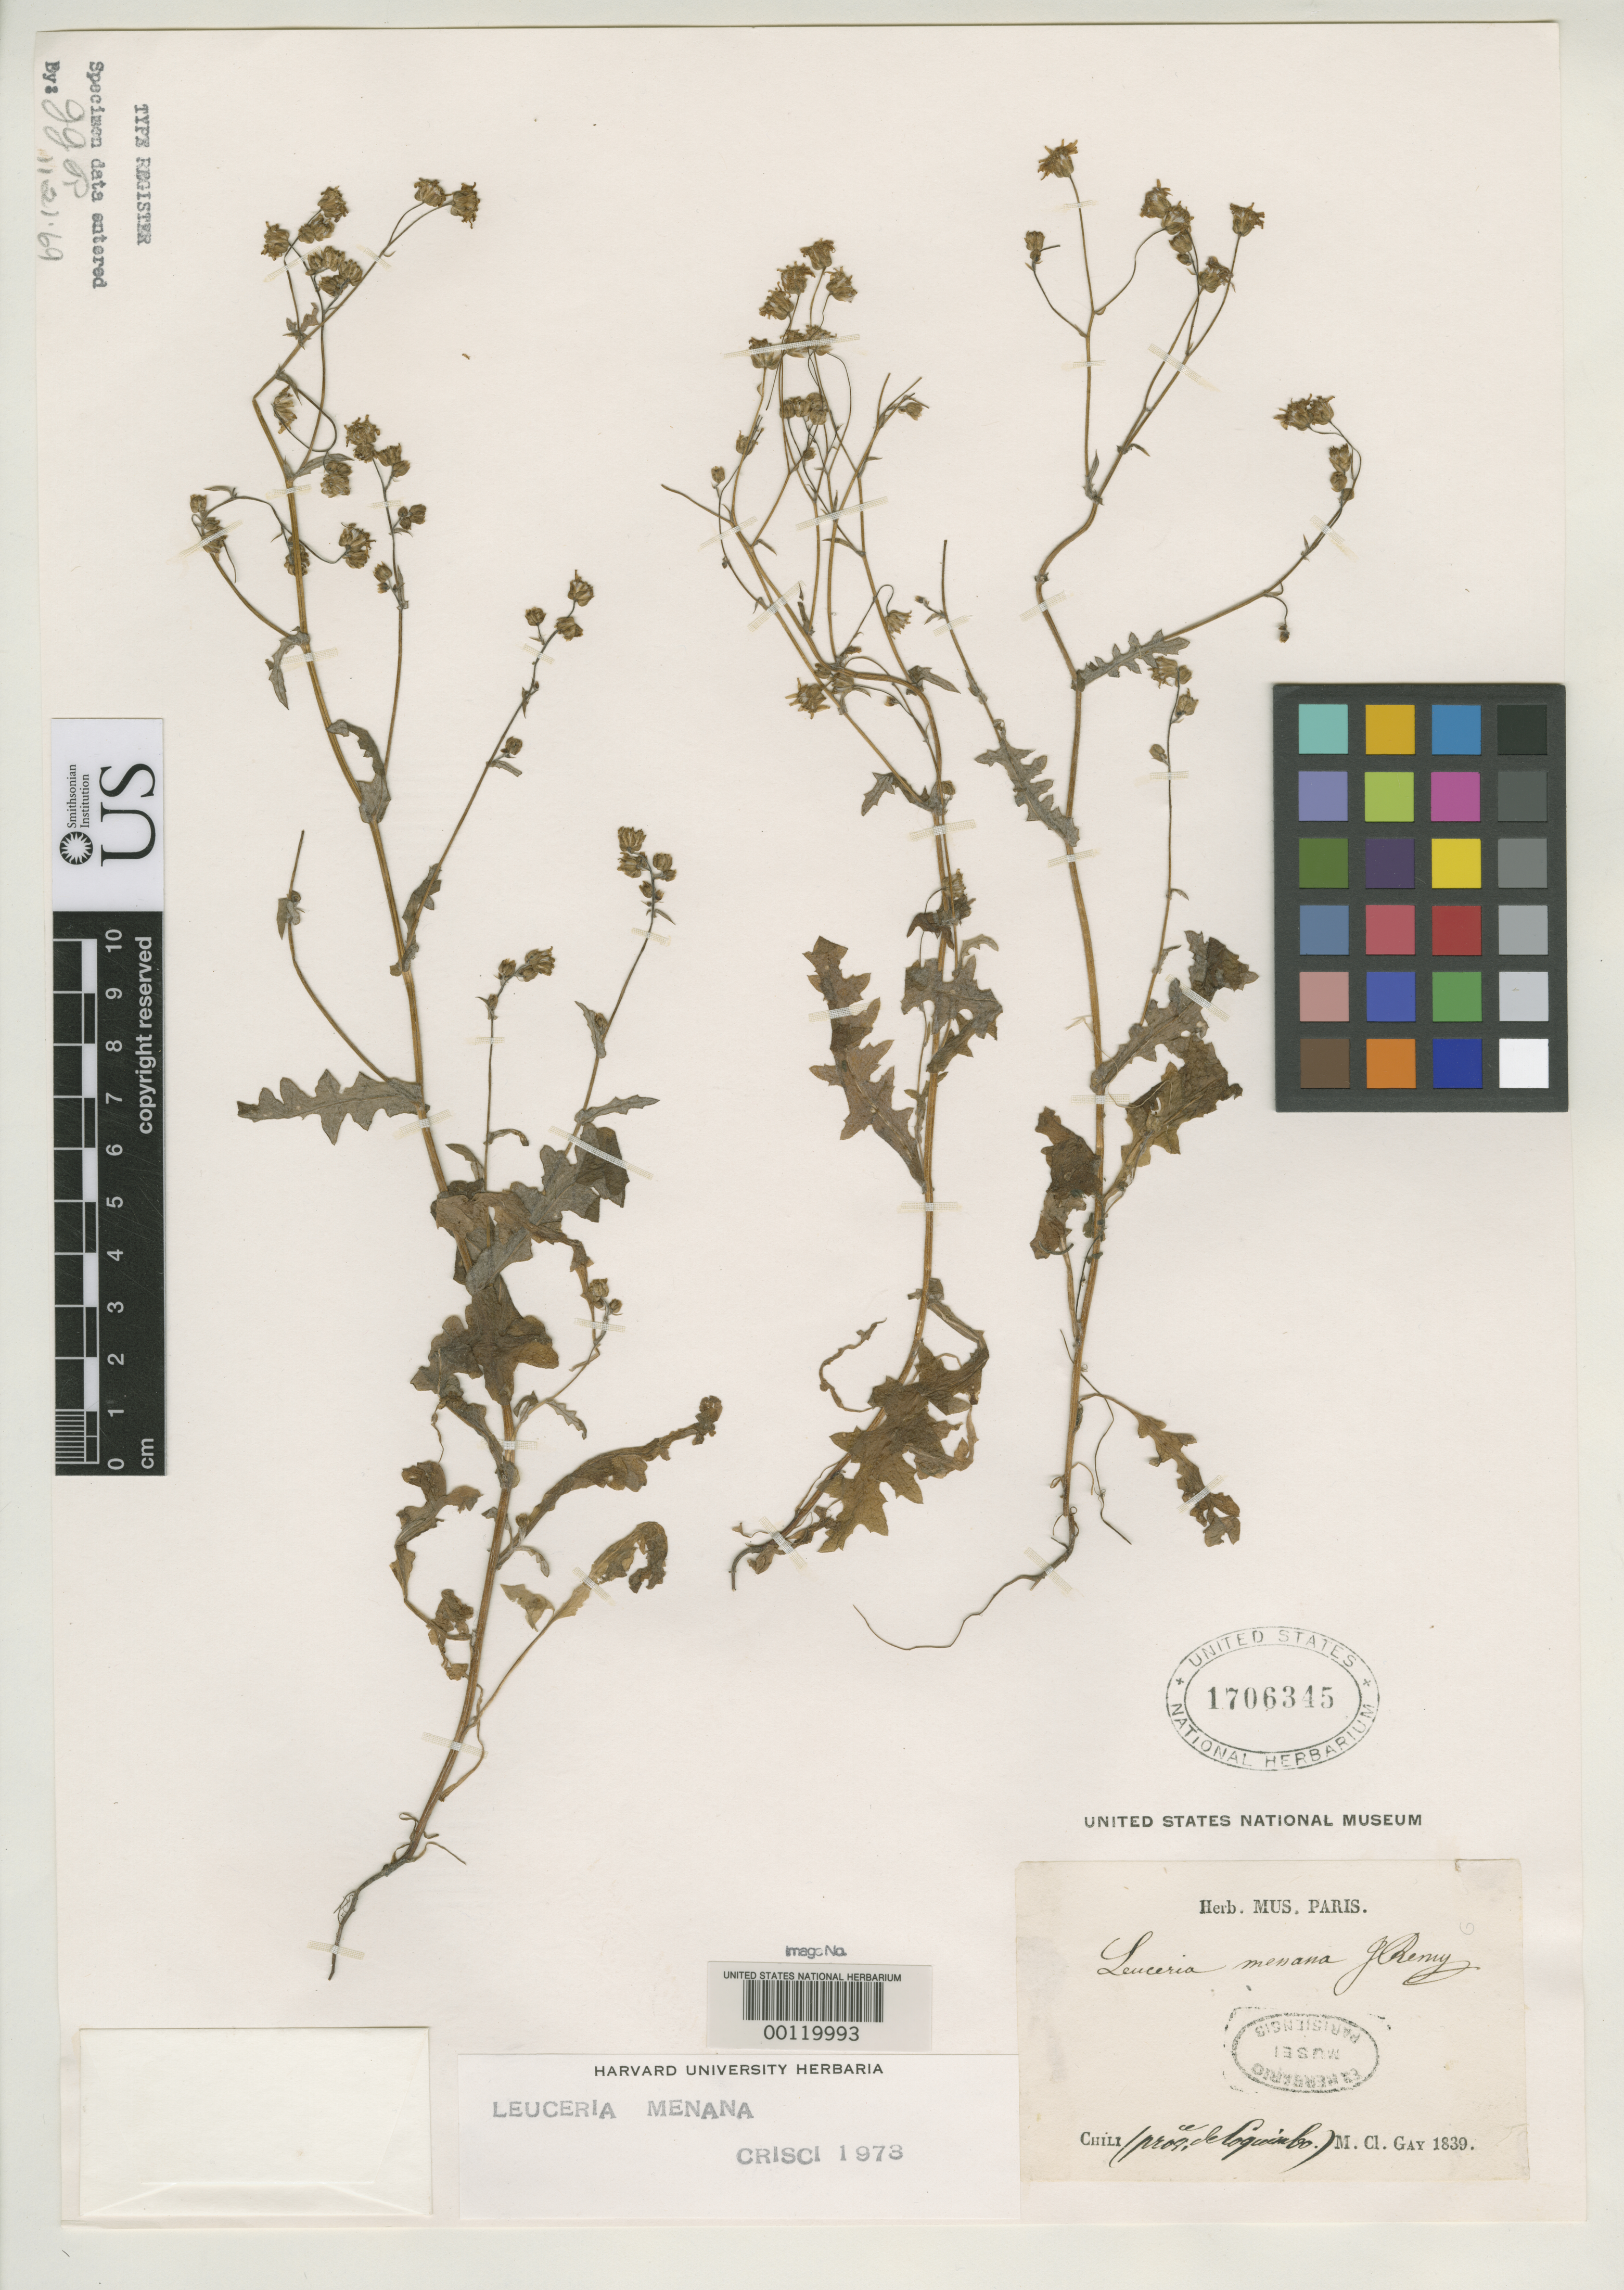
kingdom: Plantae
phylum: Tracheophyta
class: Magnoliopsida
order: Asterales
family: Asteraceae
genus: Leucheria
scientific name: Leucheria menana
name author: J. Rémy in Gay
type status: Type Collection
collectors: C. Gay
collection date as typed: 1839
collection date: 1839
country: Chile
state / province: Coquimbo (IV)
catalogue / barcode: US 1706345